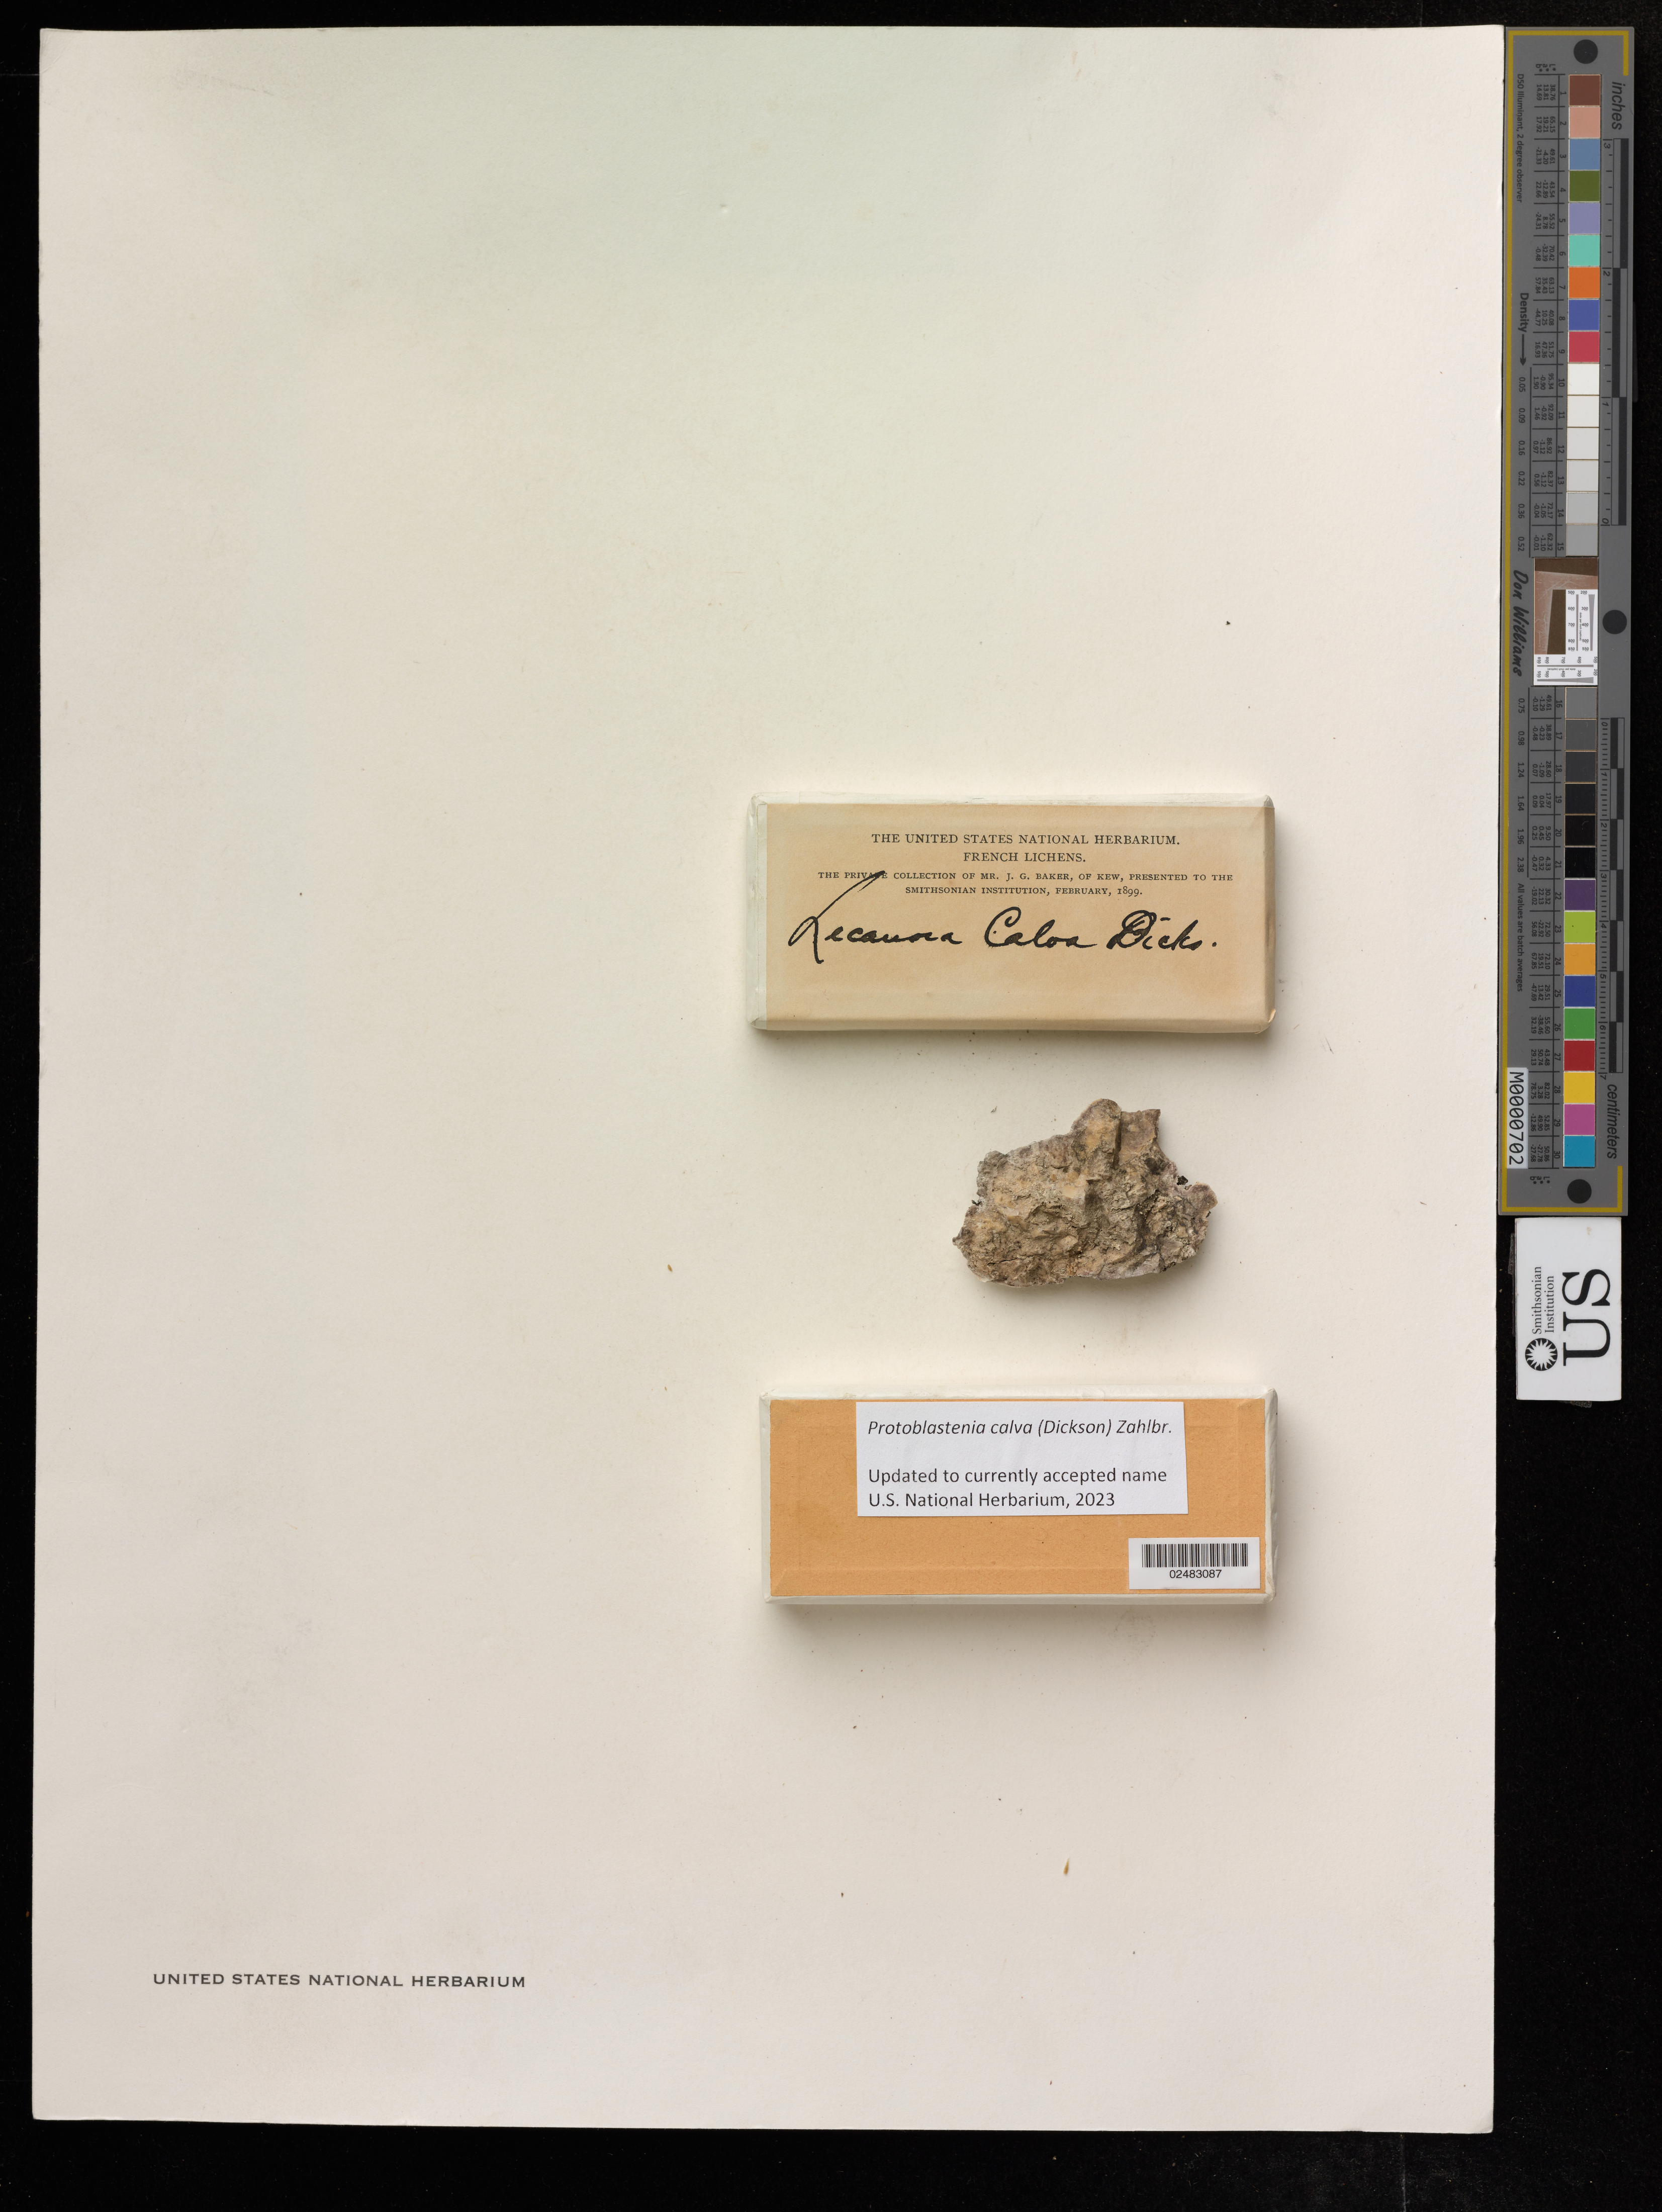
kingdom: Fungi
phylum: Ascomycota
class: Lecanoromycetes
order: Lecanorales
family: Psoraceae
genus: Protoblastenia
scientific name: Protoblastenia calva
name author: (Dicks.) Zahlbr.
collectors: A. Deseglise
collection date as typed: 6 x bre 1864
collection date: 1864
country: France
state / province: Centre-Val de Loire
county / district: Cher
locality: St. Florent.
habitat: Rochers calcaeres